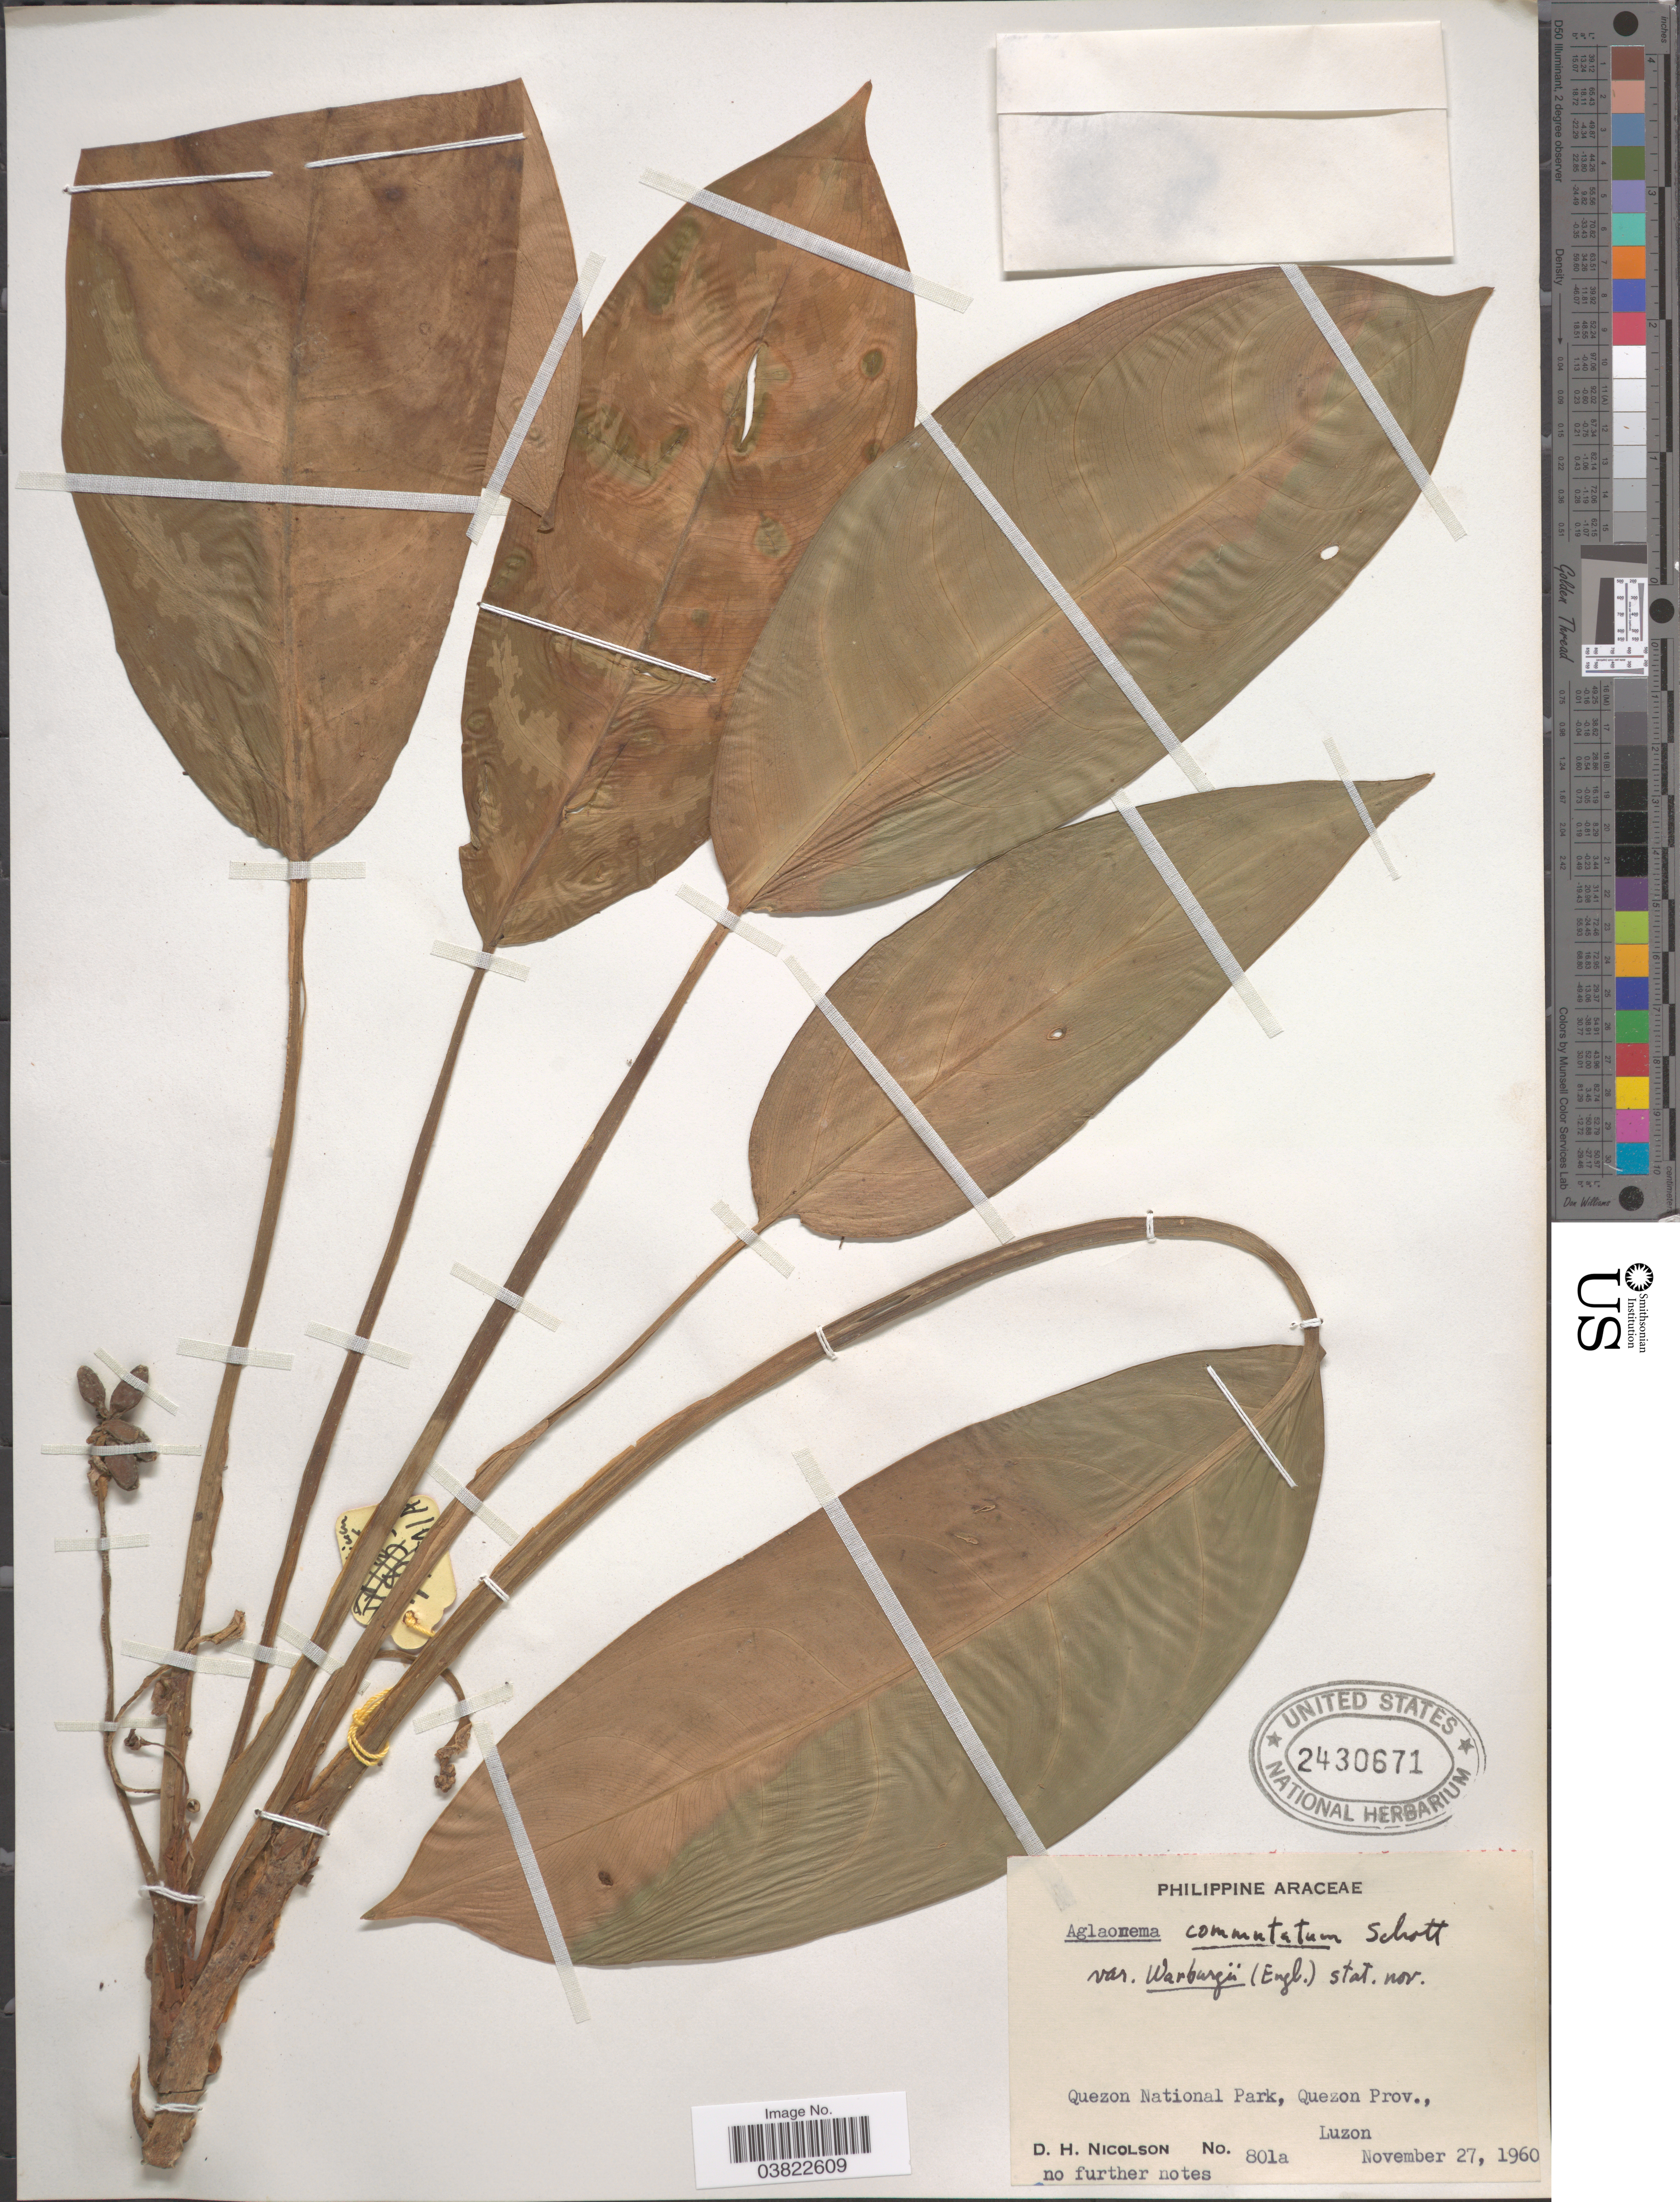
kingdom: Plantae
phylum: Tracheophyta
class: Liliopsida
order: Alismatales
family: Araceae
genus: Aglaonema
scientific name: Aglaonema commutatum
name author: Schott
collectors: D. H. Nicolson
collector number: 801a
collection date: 1960-11-27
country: Philippines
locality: Quezon National Park, Quezon Prov., Luzon.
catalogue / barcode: US 2430671